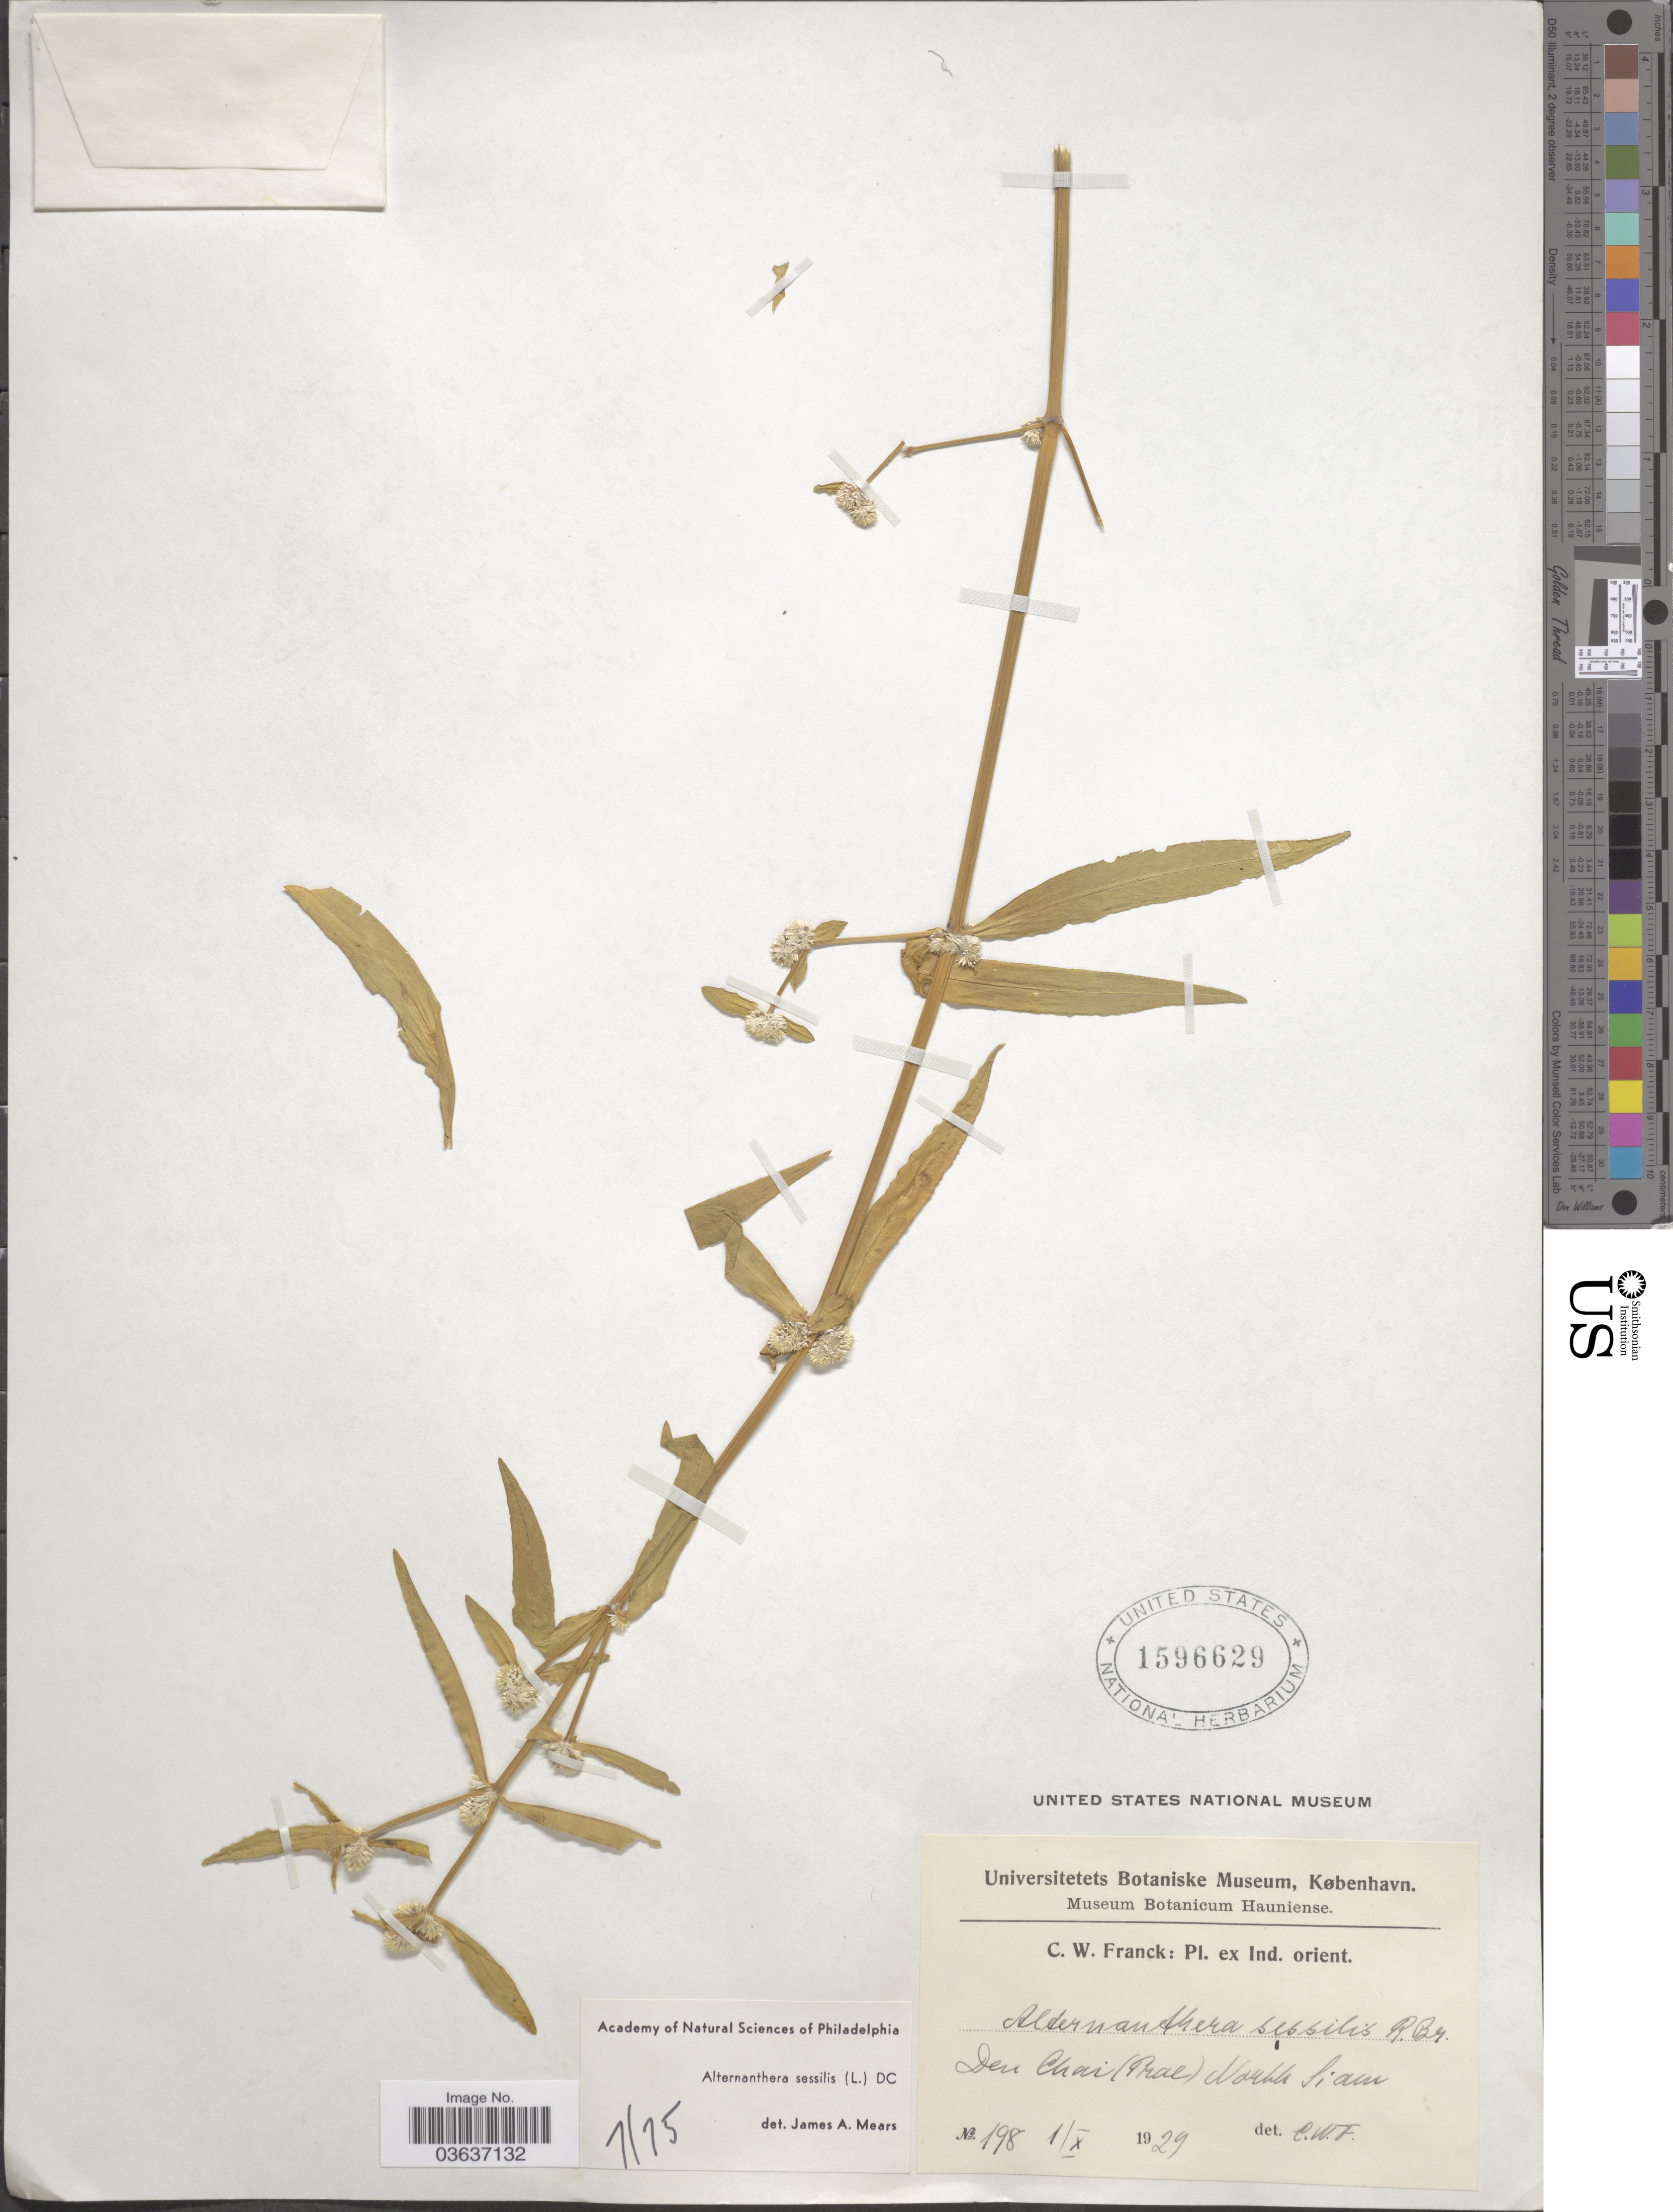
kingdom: Plantae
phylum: Tracheophyta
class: Magnoliopsida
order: Caryophyllales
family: Amaranthaceae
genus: Alternanthera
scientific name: Alternanthera sessilis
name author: (L.) DC.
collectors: C. Franck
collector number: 198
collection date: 1929-10-01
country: Thailand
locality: Ind. orient. Den Chai (Prae) North Siam.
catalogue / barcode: US 1596629